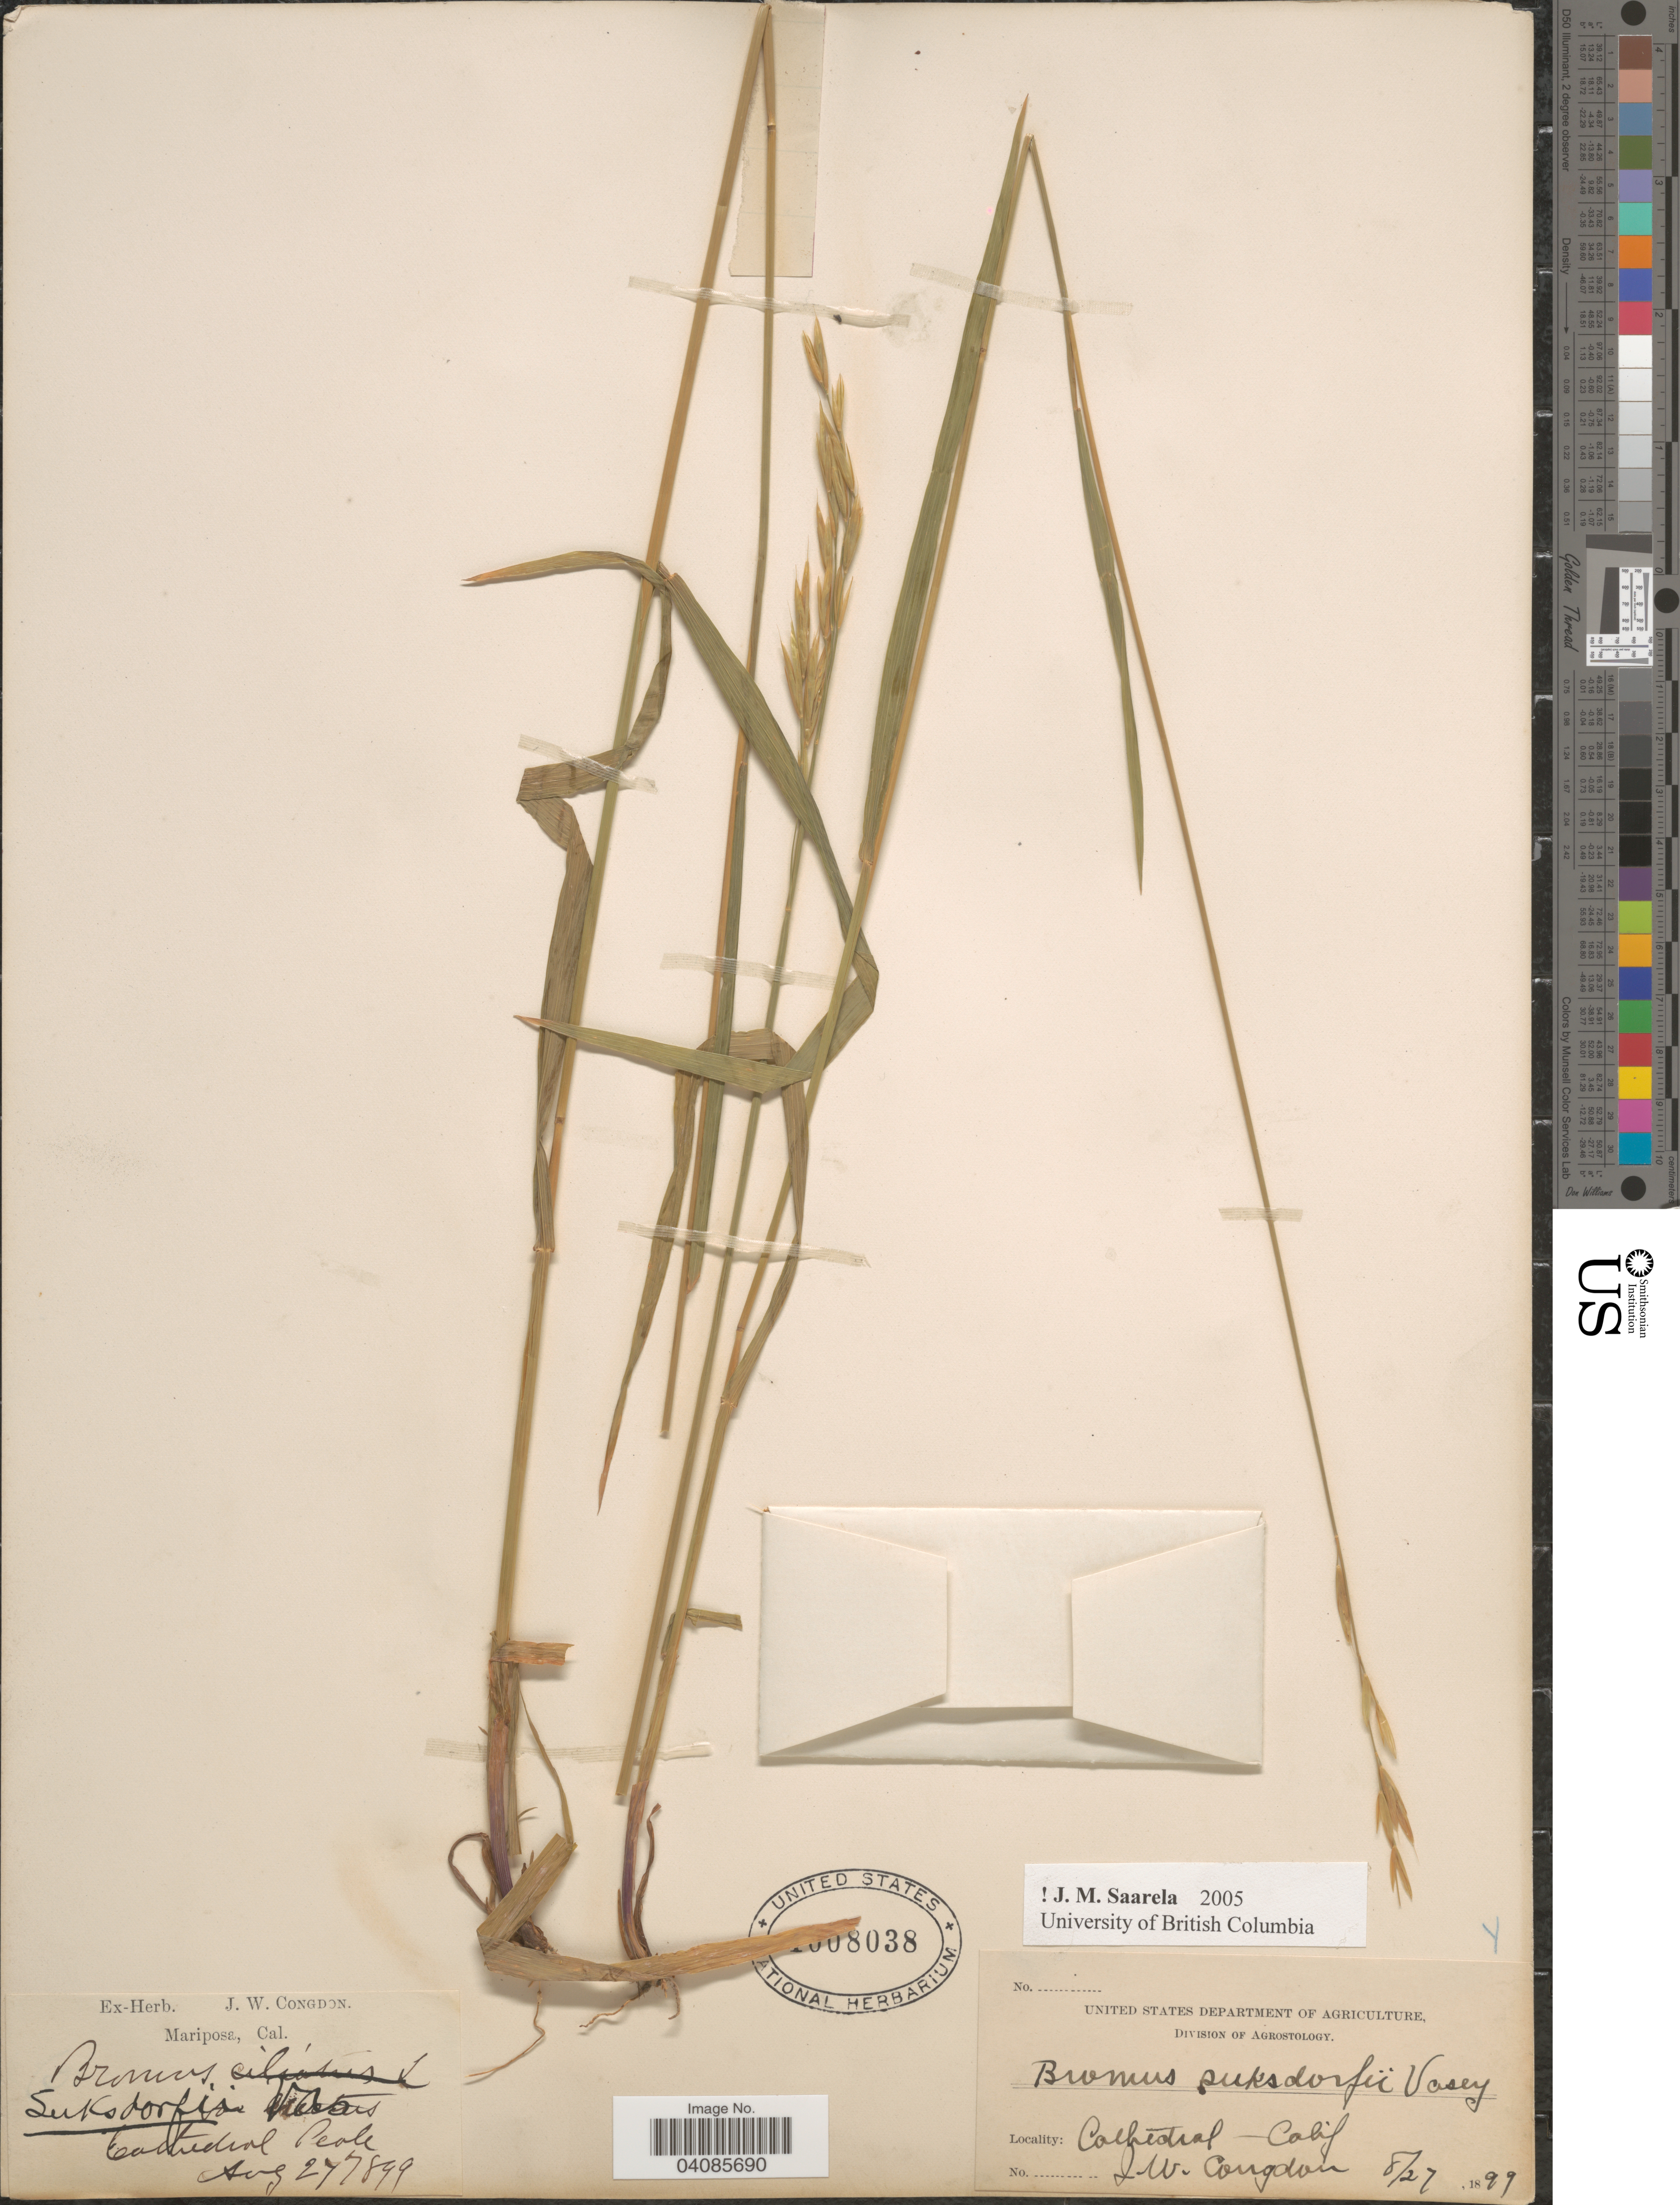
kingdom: Plantae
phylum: Tracheophyta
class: Liliopsida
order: Poales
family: Poaceae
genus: Bromus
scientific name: Bromus suksdorfii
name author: Vasey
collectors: J. W. Congdon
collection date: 1899-08-27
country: United States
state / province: California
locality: Cathedral.